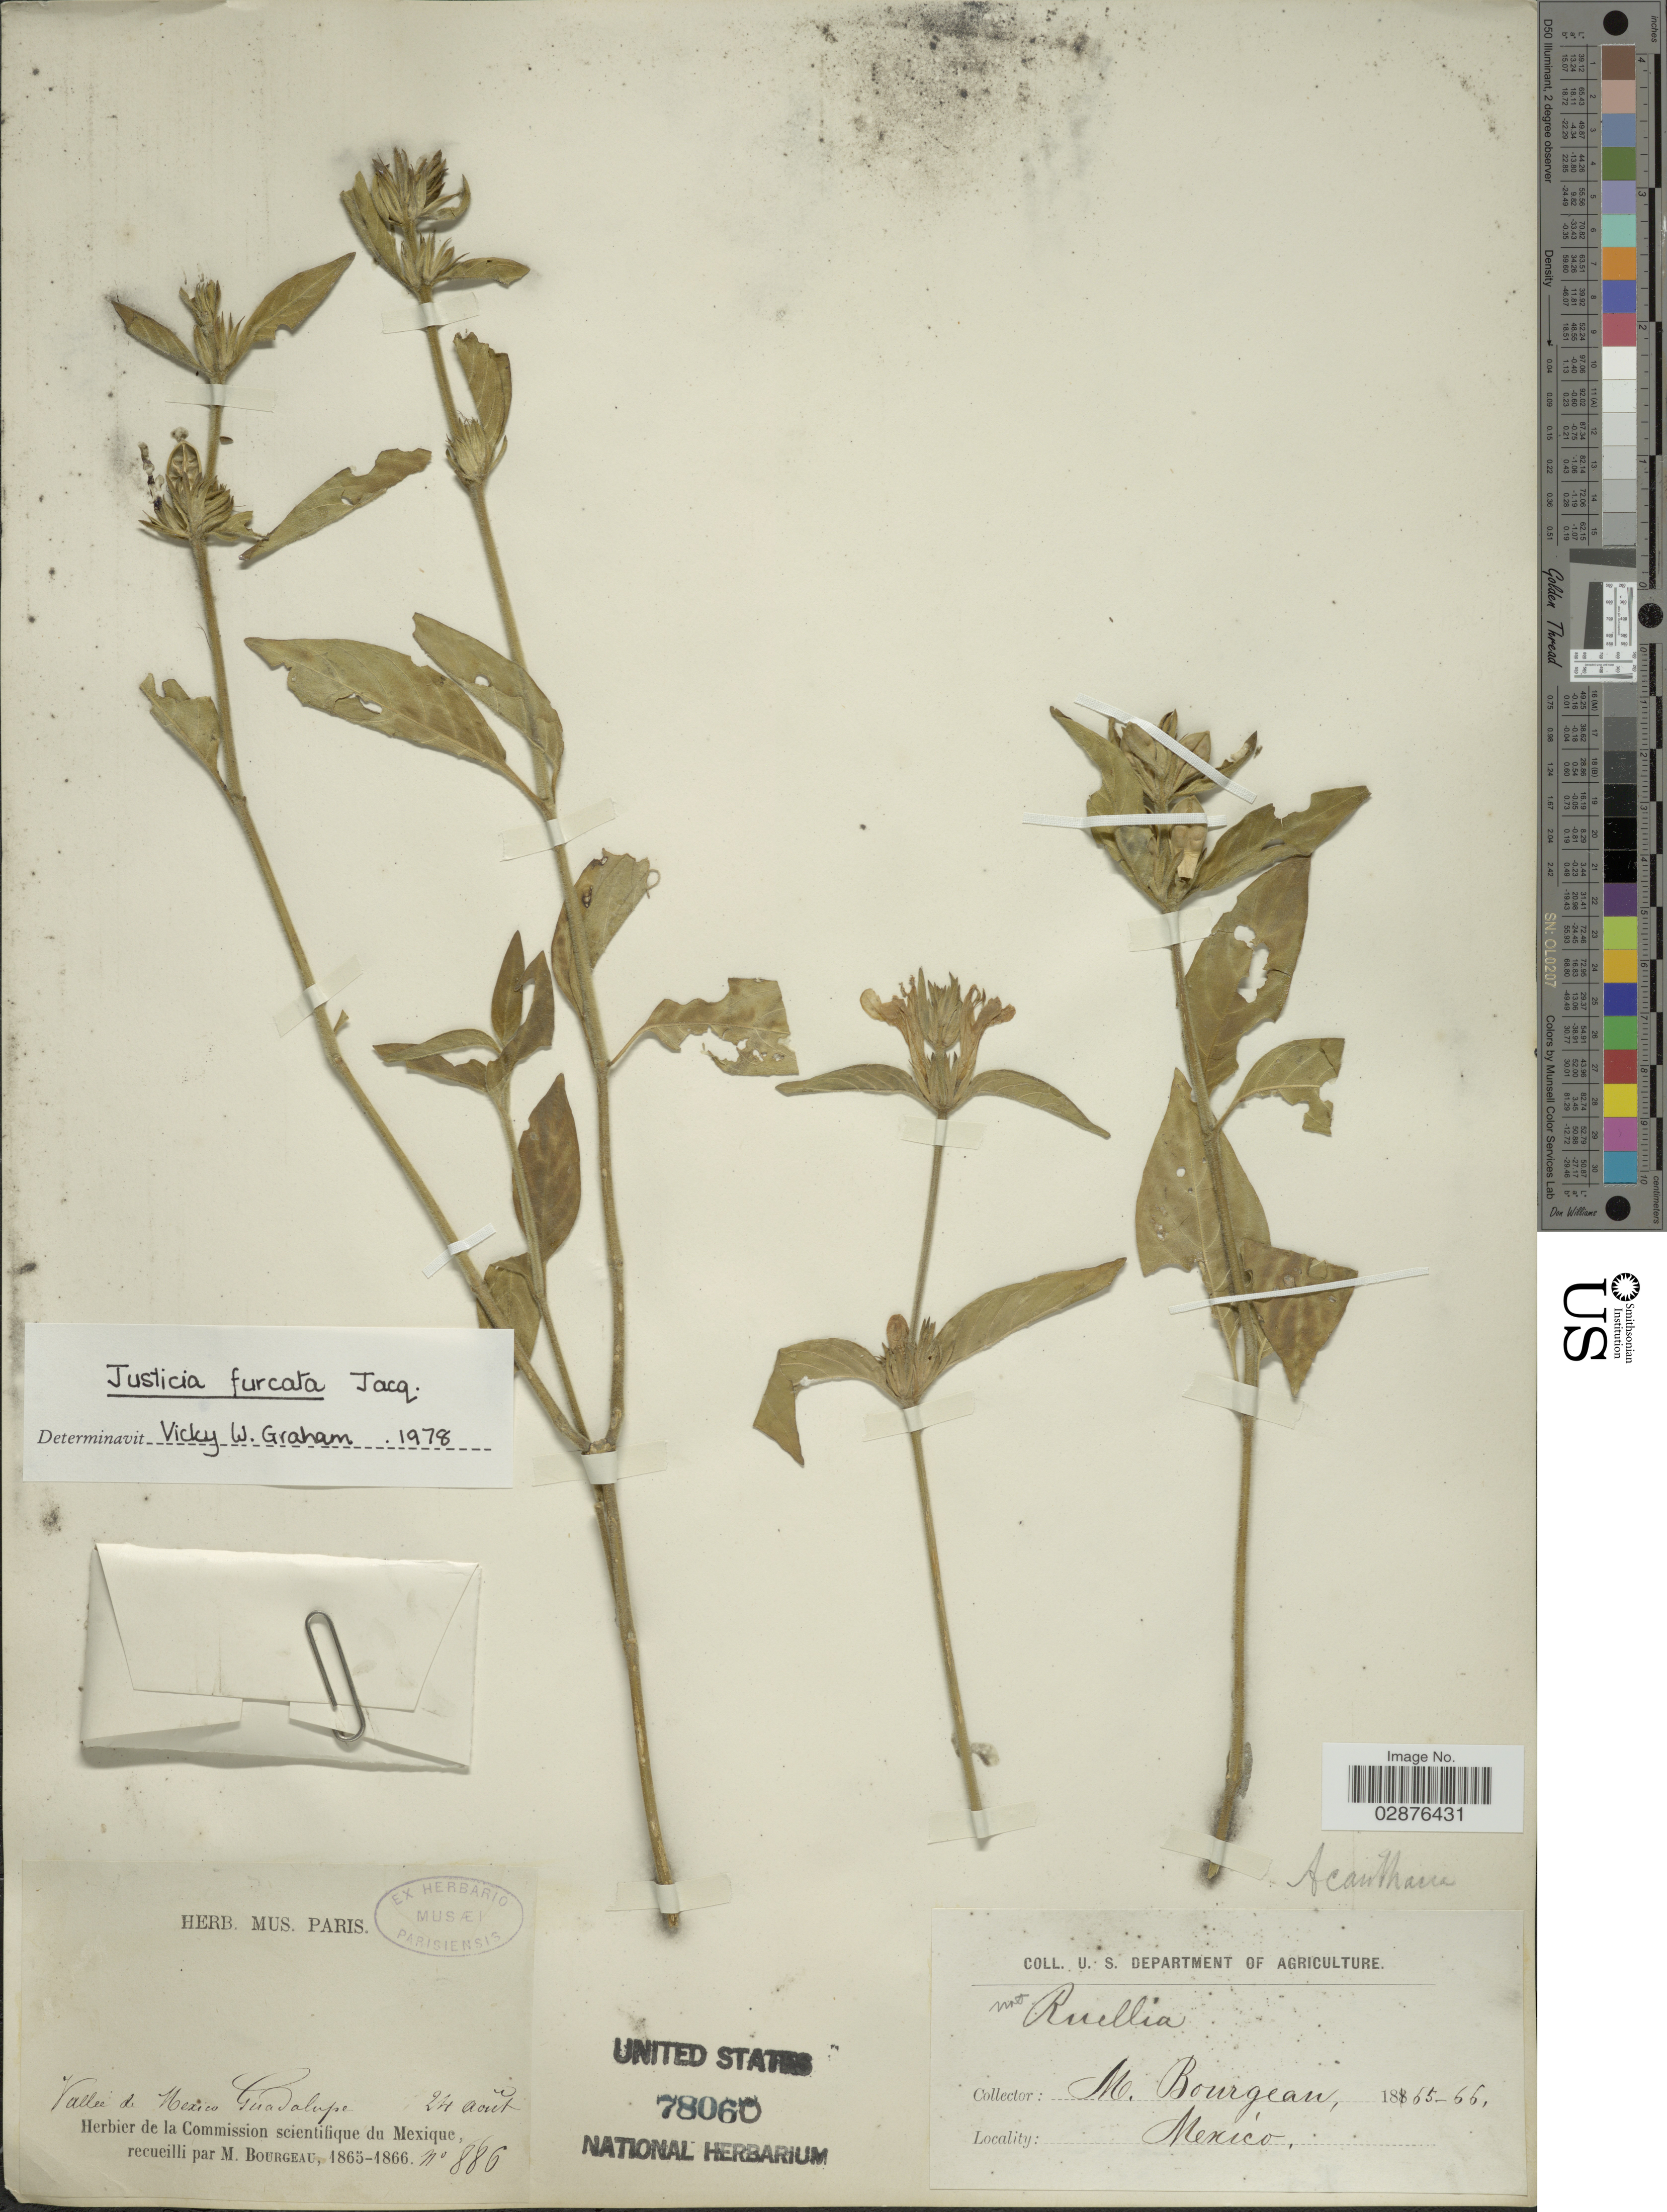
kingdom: Plantae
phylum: Tracheophyta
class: Magnoliopsida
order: Lamiales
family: Acanthaceae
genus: Justicia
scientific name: Justicia furcata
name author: Lam.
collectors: M. Bourgeau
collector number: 886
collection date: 1865-08-24/1866-08-24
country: Mexico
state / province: Baja California Norte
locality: Vallée de Mexico Guadalupe.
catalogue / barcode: US 78060